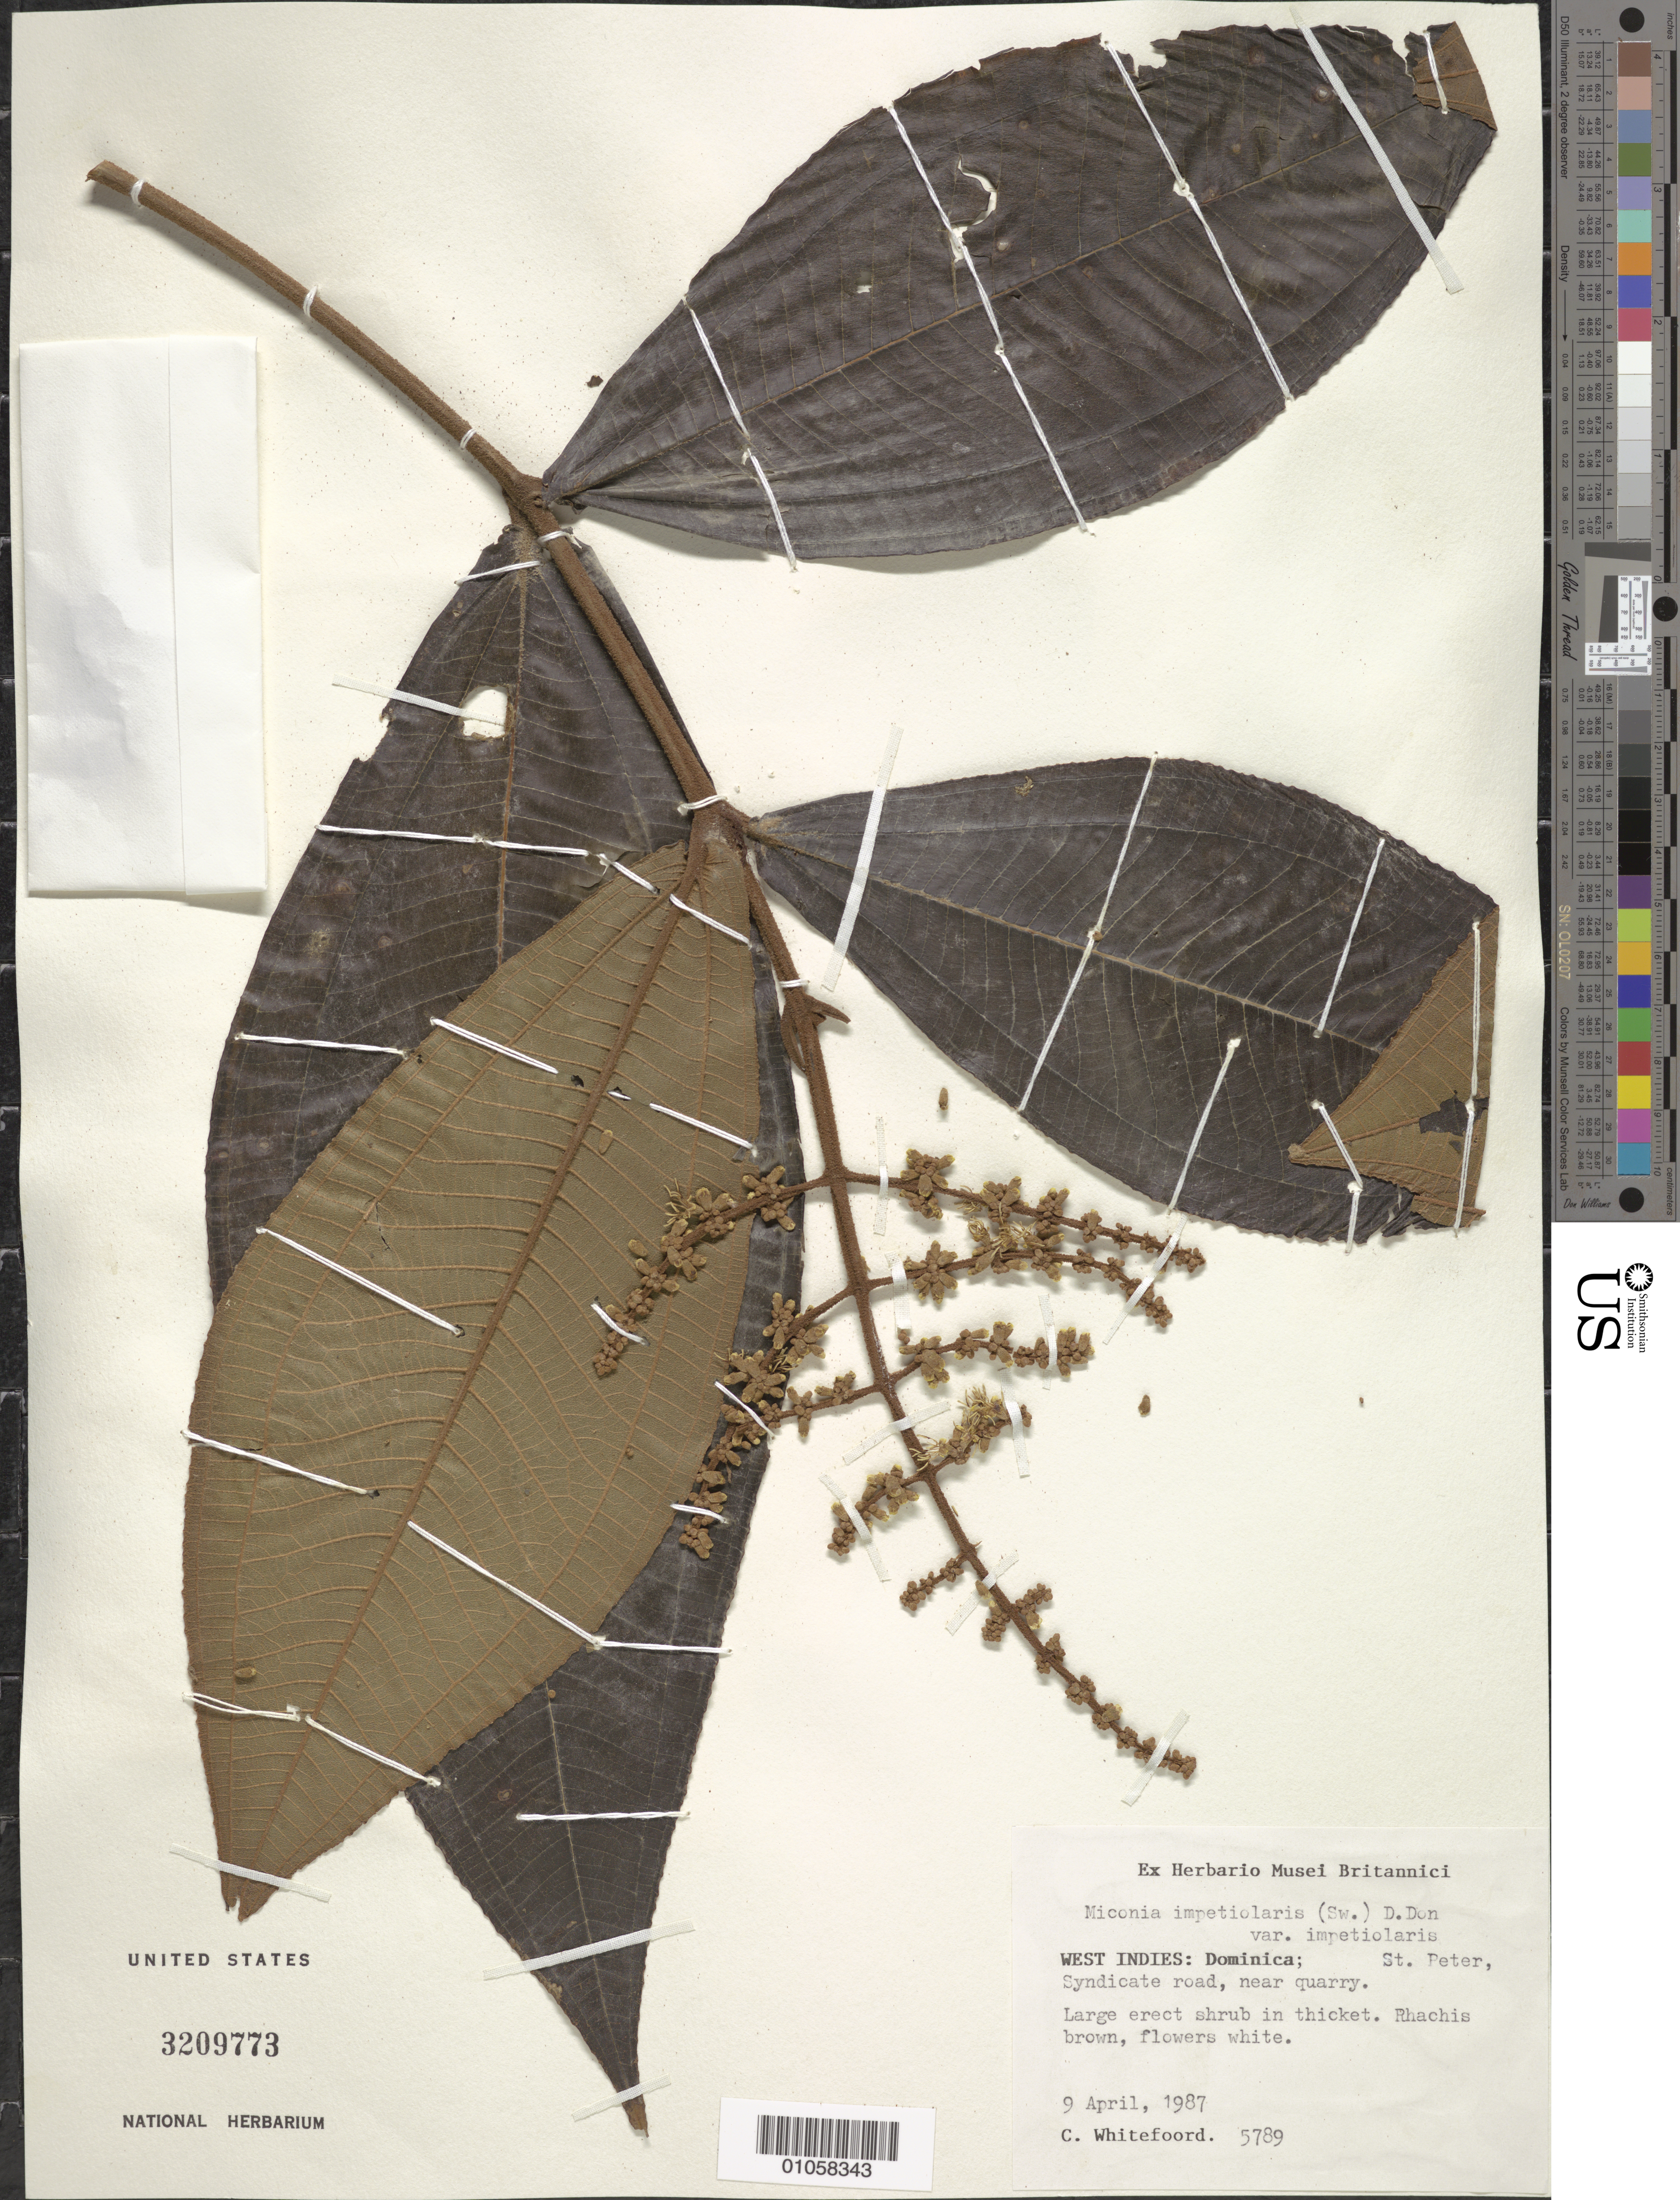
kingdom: Plantae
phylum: Tracheophyta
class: Magnoliopsida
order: Myrtales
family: Melastomataceae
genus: Miconia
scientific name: Miconia impetiolaris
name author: (Sw.) D. Don ex DC.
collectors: C. Whitefoord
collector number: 5789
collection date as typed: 09 Apr 1987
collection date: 1987-04-09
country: Dominica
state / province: St. Peter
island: Dominica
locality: Syndicate Road, near quarry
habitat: In thicket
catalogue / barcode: US 3209773